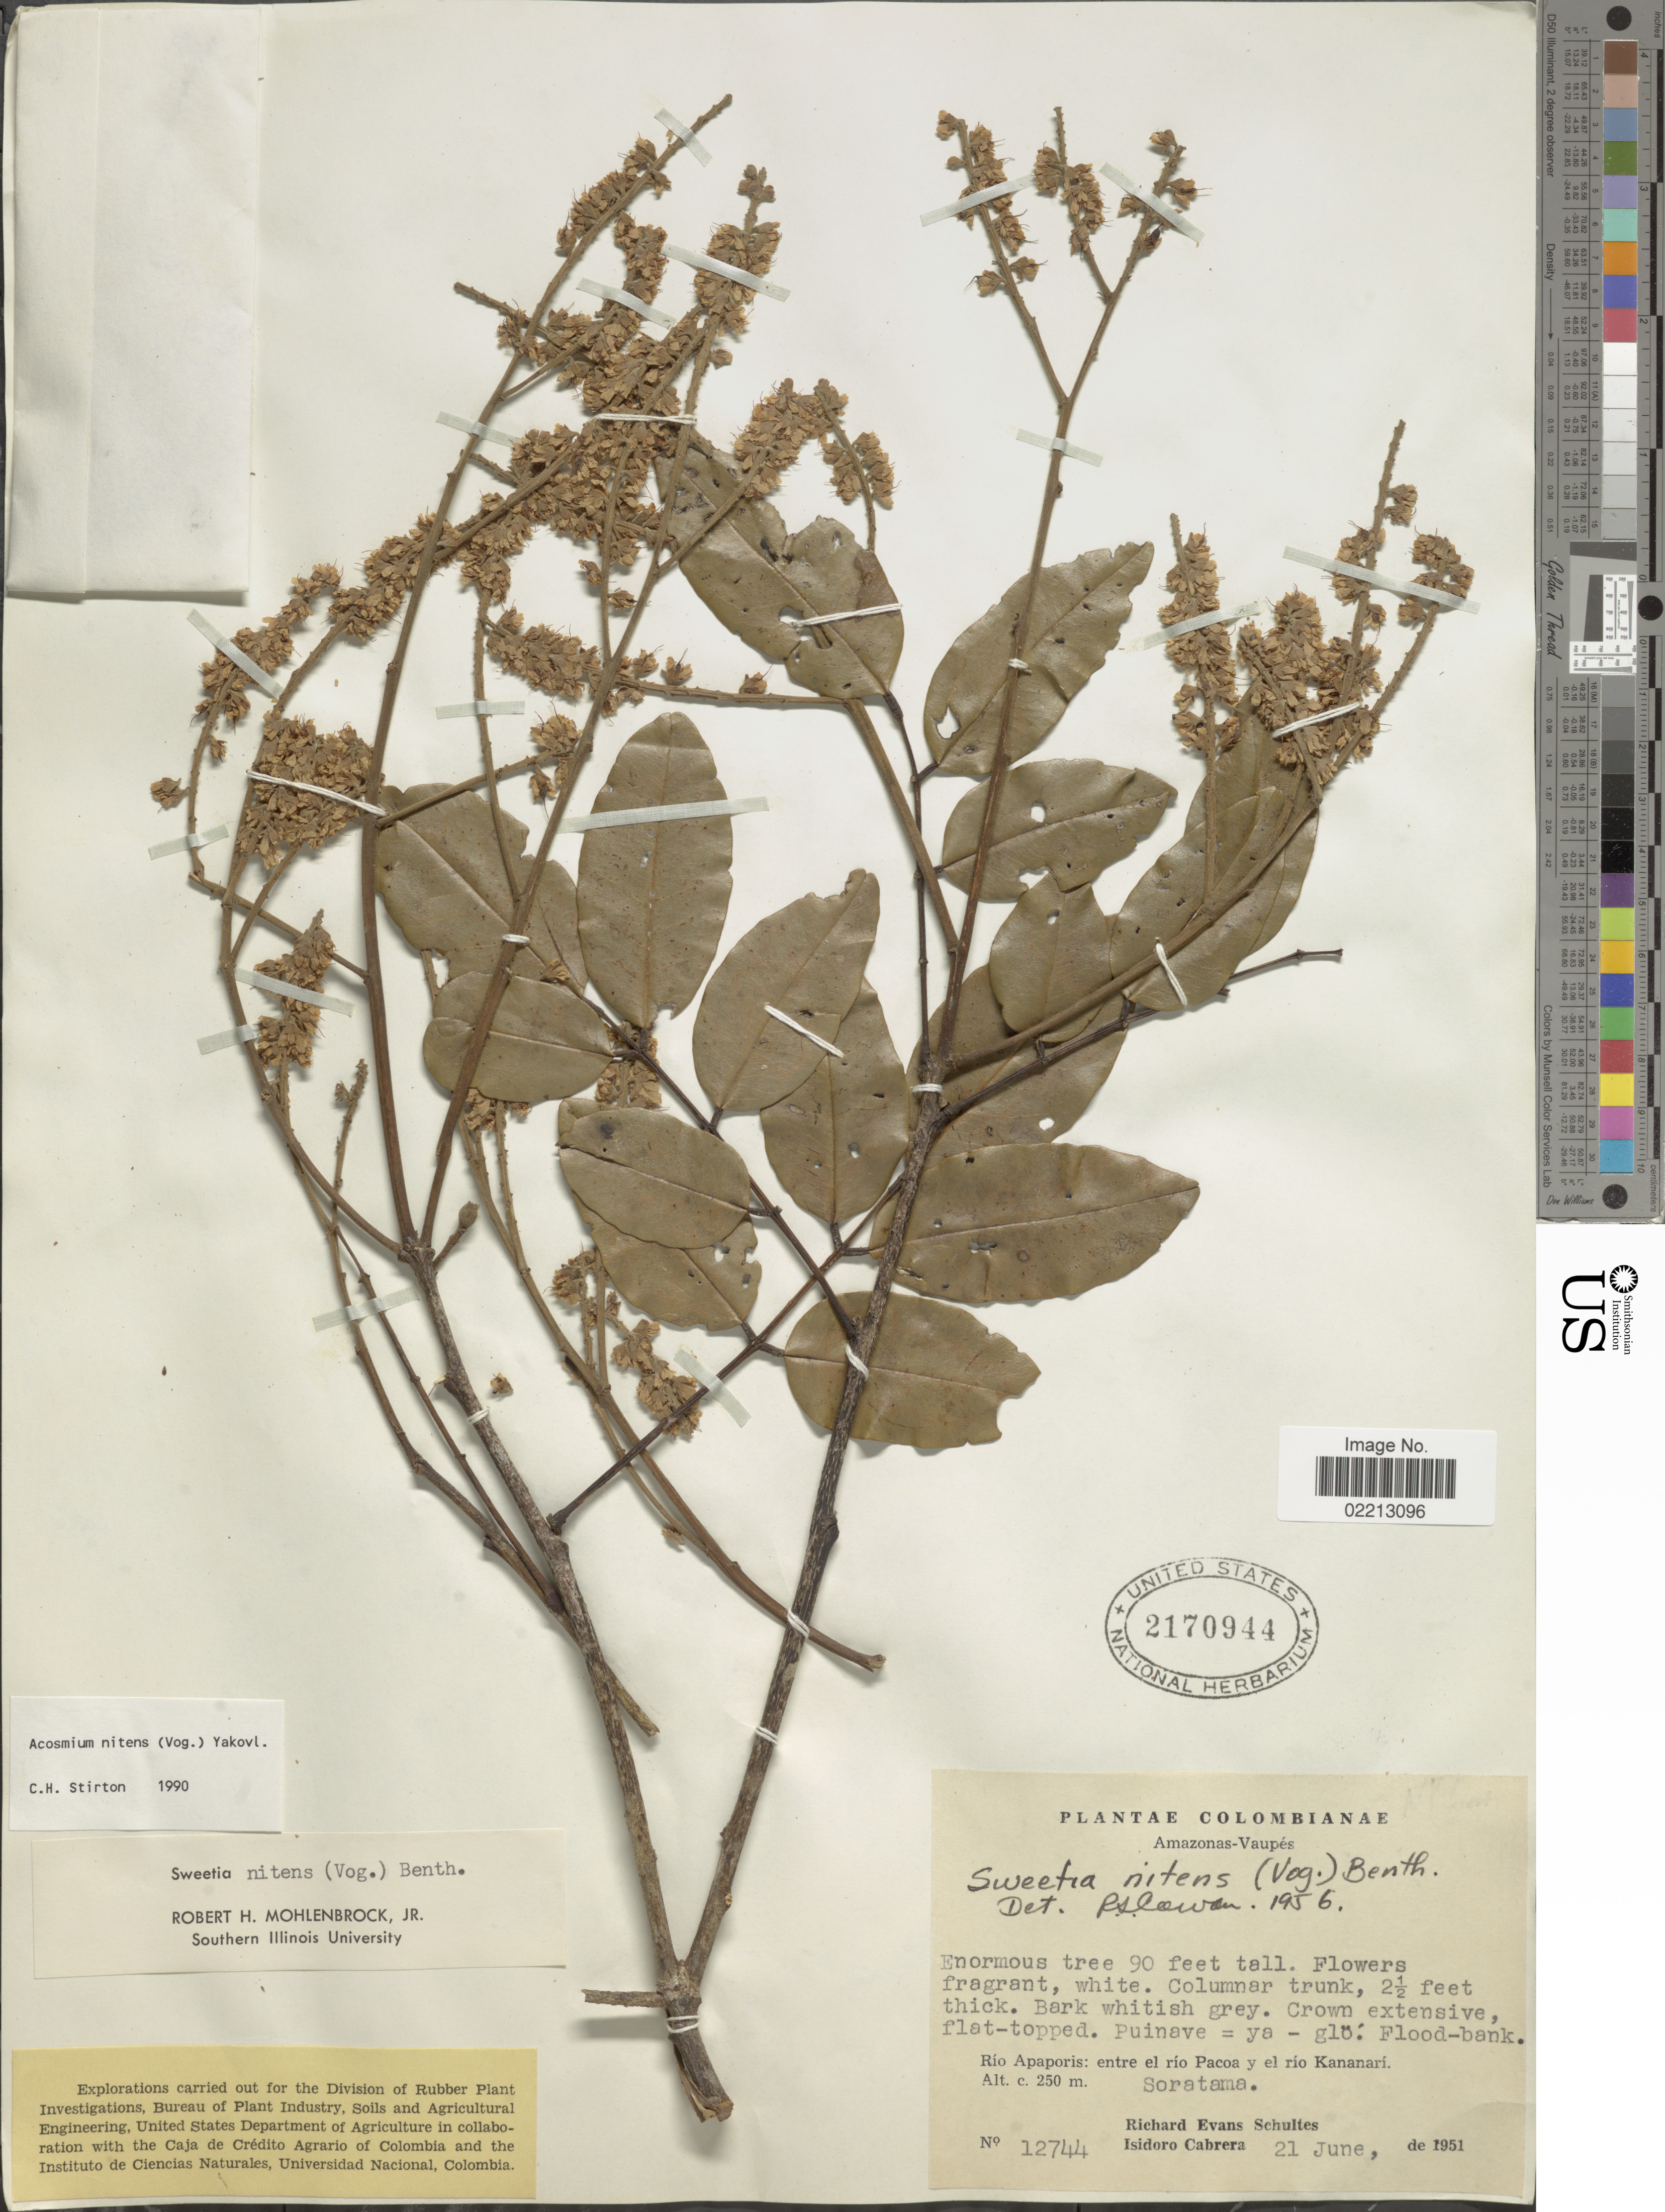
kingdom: Plantae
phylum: Tracheophyta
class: Magnoliopsida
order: Fabales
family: Fabaceae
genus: Acosmium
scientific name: Acosmium nitens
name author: (Vogel) Yakovlev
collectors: R. E. Schultes & I. Cabrera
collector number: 12744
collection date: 1951-06-21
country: Colombia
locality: Amazonas-Vaupes, Rio Apaporis: entre el rio Pacoa y el rio Kananari, Soratama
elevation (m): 250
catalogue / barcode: US 2170944